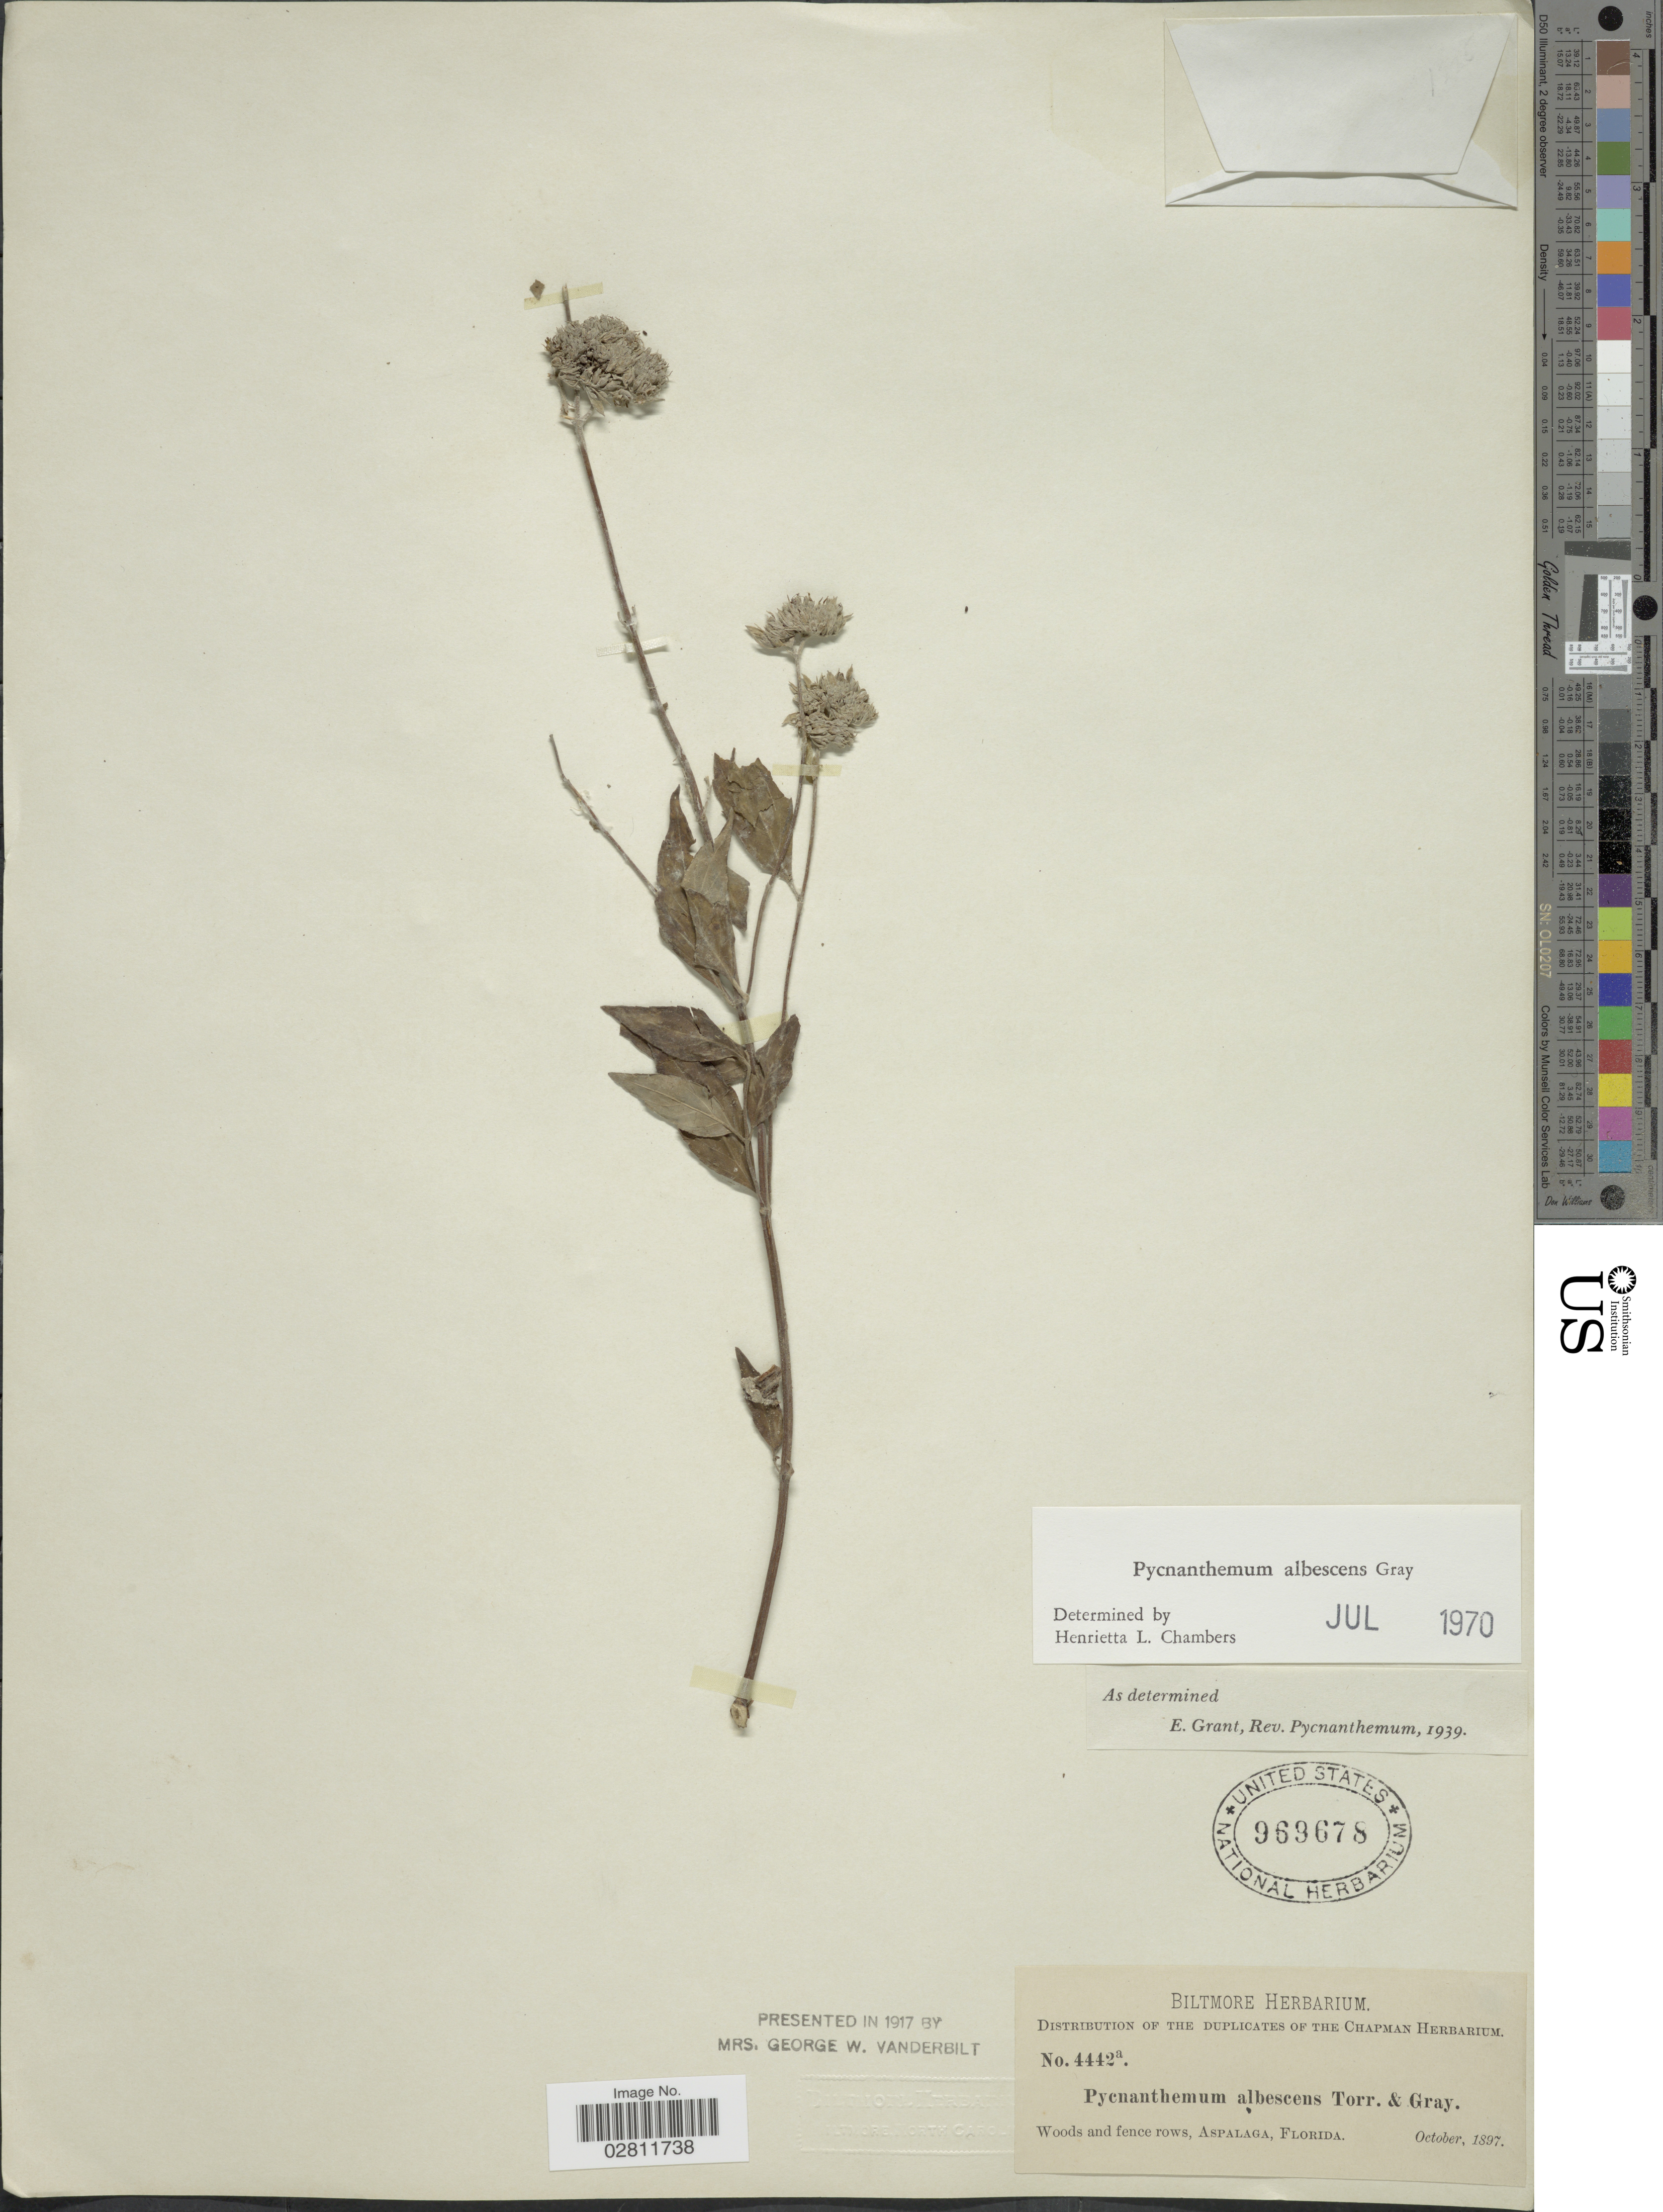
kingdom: Plantae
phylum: Tracheophyta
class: Magnoliopsida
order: Lamiales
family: Lamiaceae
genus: Pycnanthemum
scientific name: Pycnanthemum albescens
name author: Torr. & A. Gray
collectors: ex herb. Biltmore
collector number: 4442a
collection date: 1897-10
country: United States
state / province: Florida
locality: Woods and fence rows, Aspalaga.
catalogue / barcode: US 969678